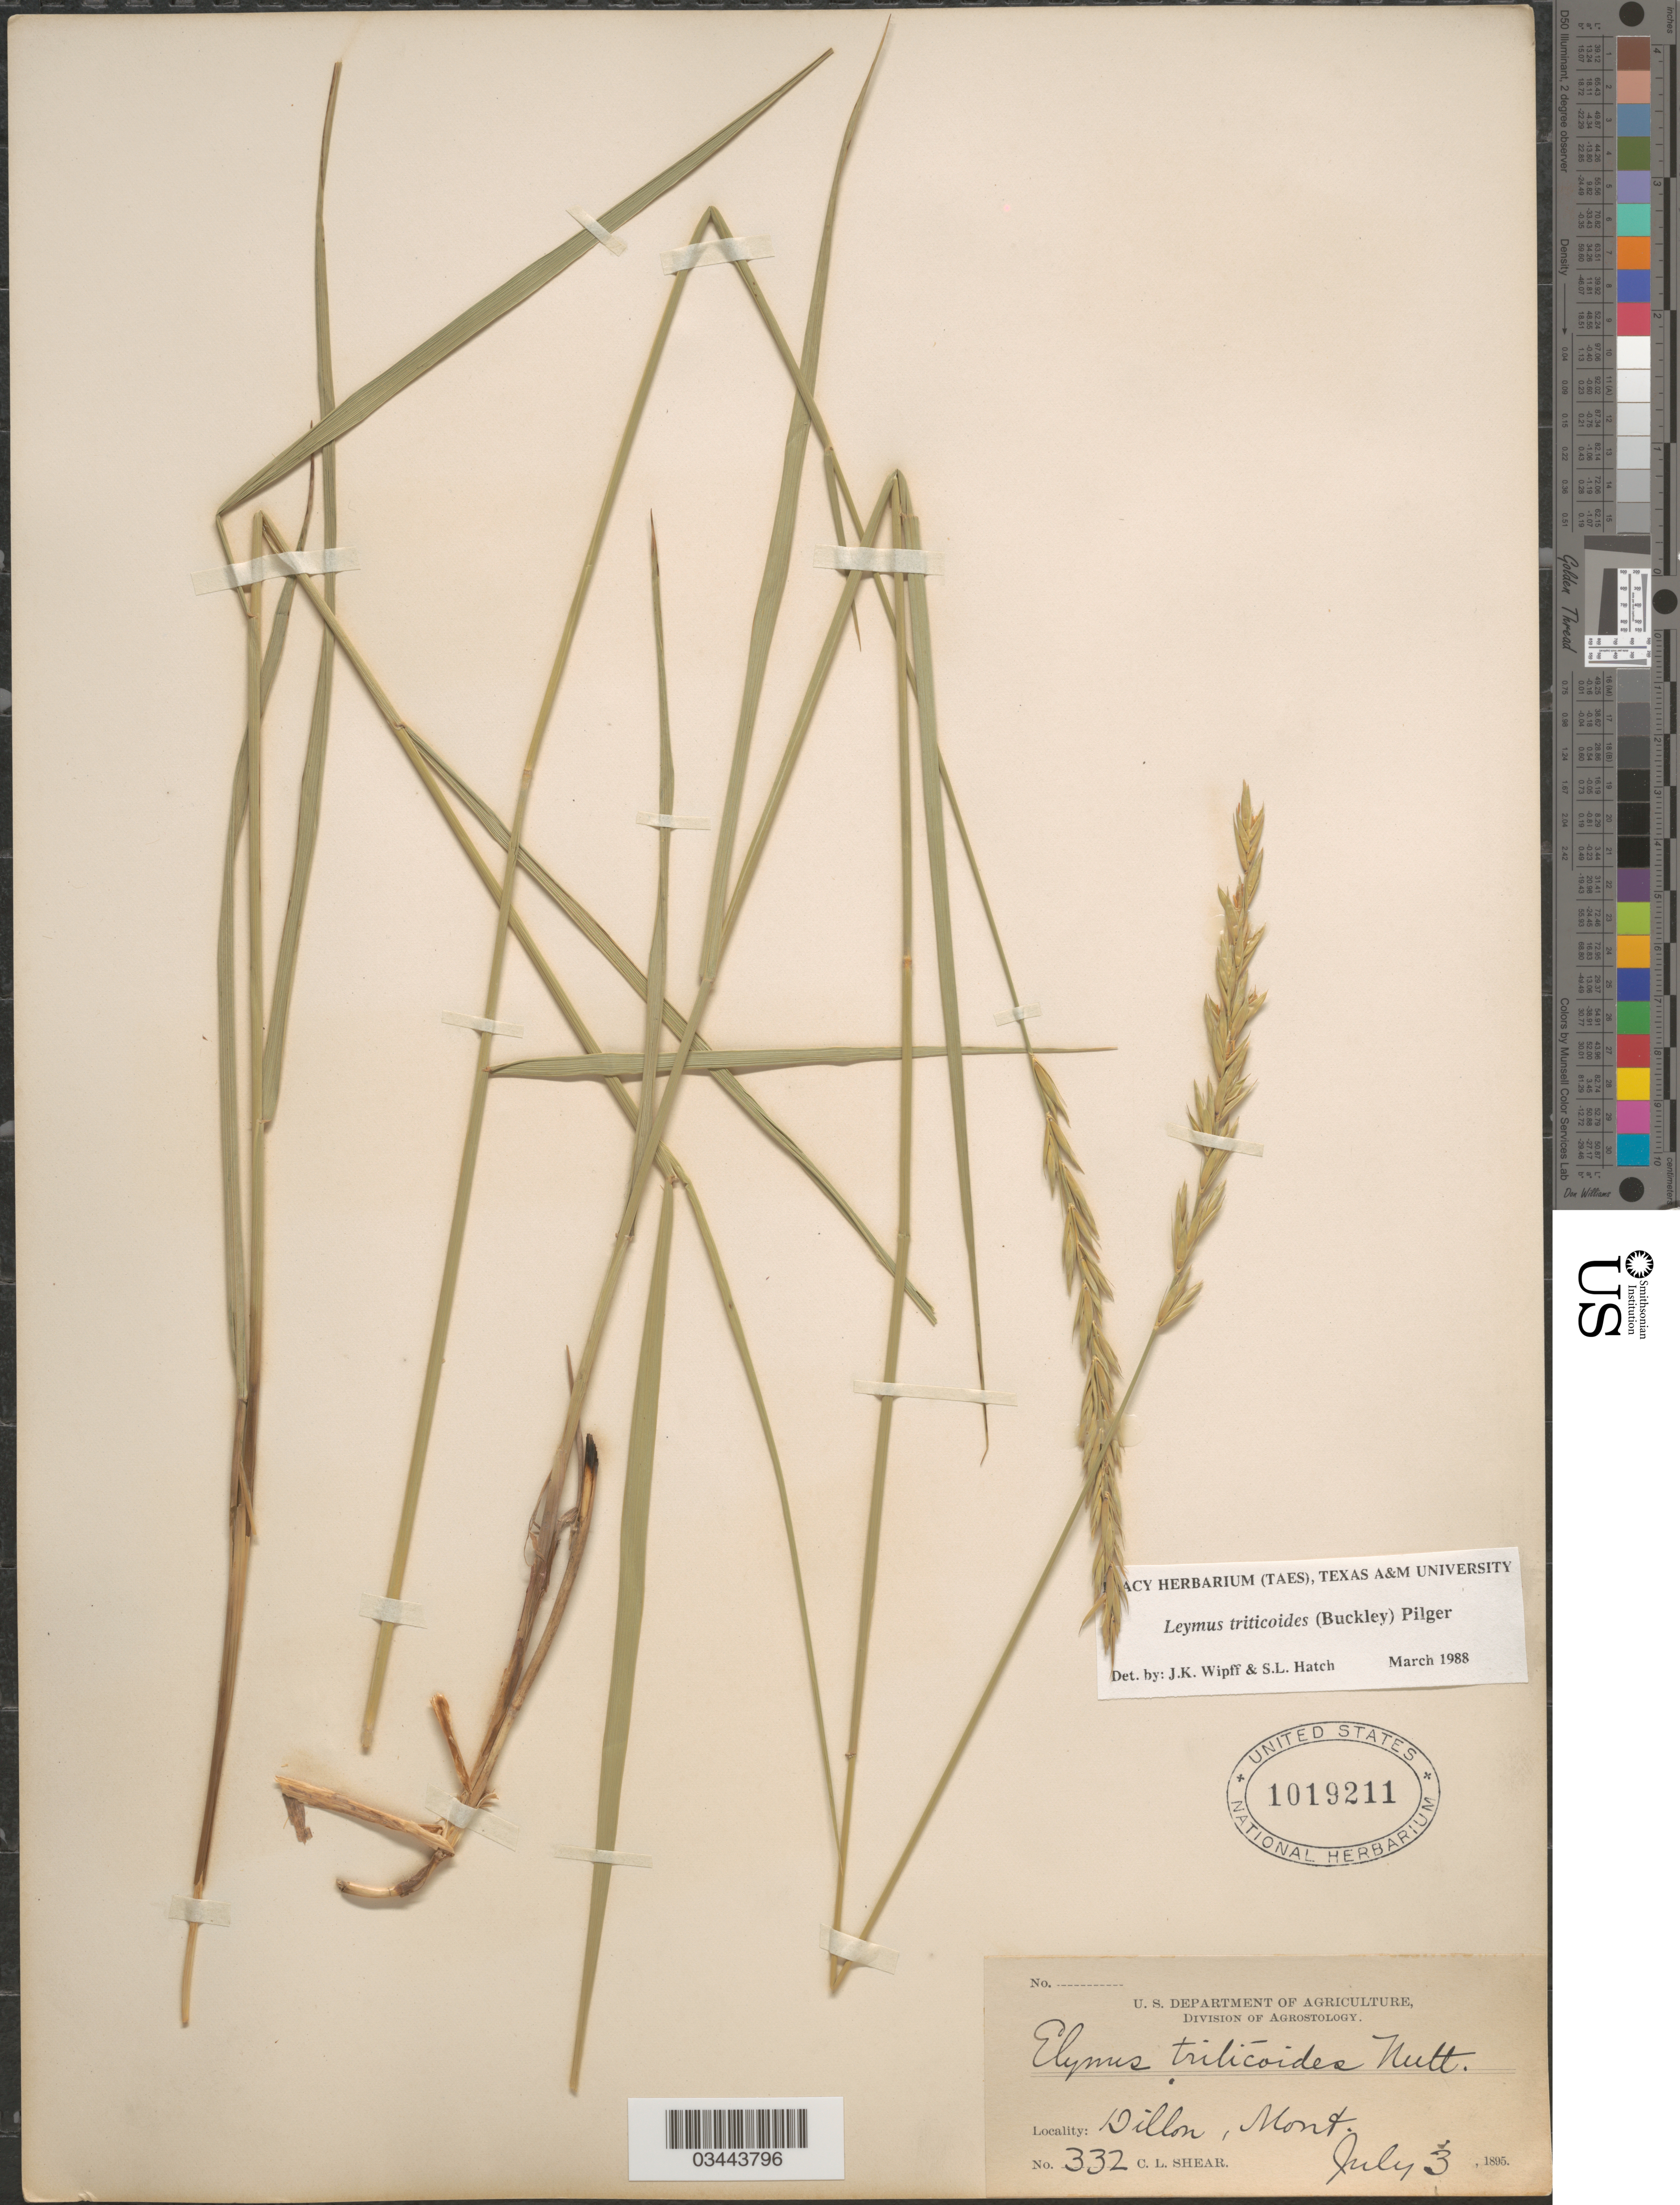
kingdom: Plantae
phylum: Tracheophyta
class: Liliopsida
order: Poales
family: Poaceae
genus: Leymus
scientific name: Leymus triticoides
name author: (Buckley) Pilg.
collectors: C. L. Shear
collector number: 332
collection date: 1895-07-03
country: United States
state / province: Montana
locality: Dillon.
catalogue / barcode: US 1019211